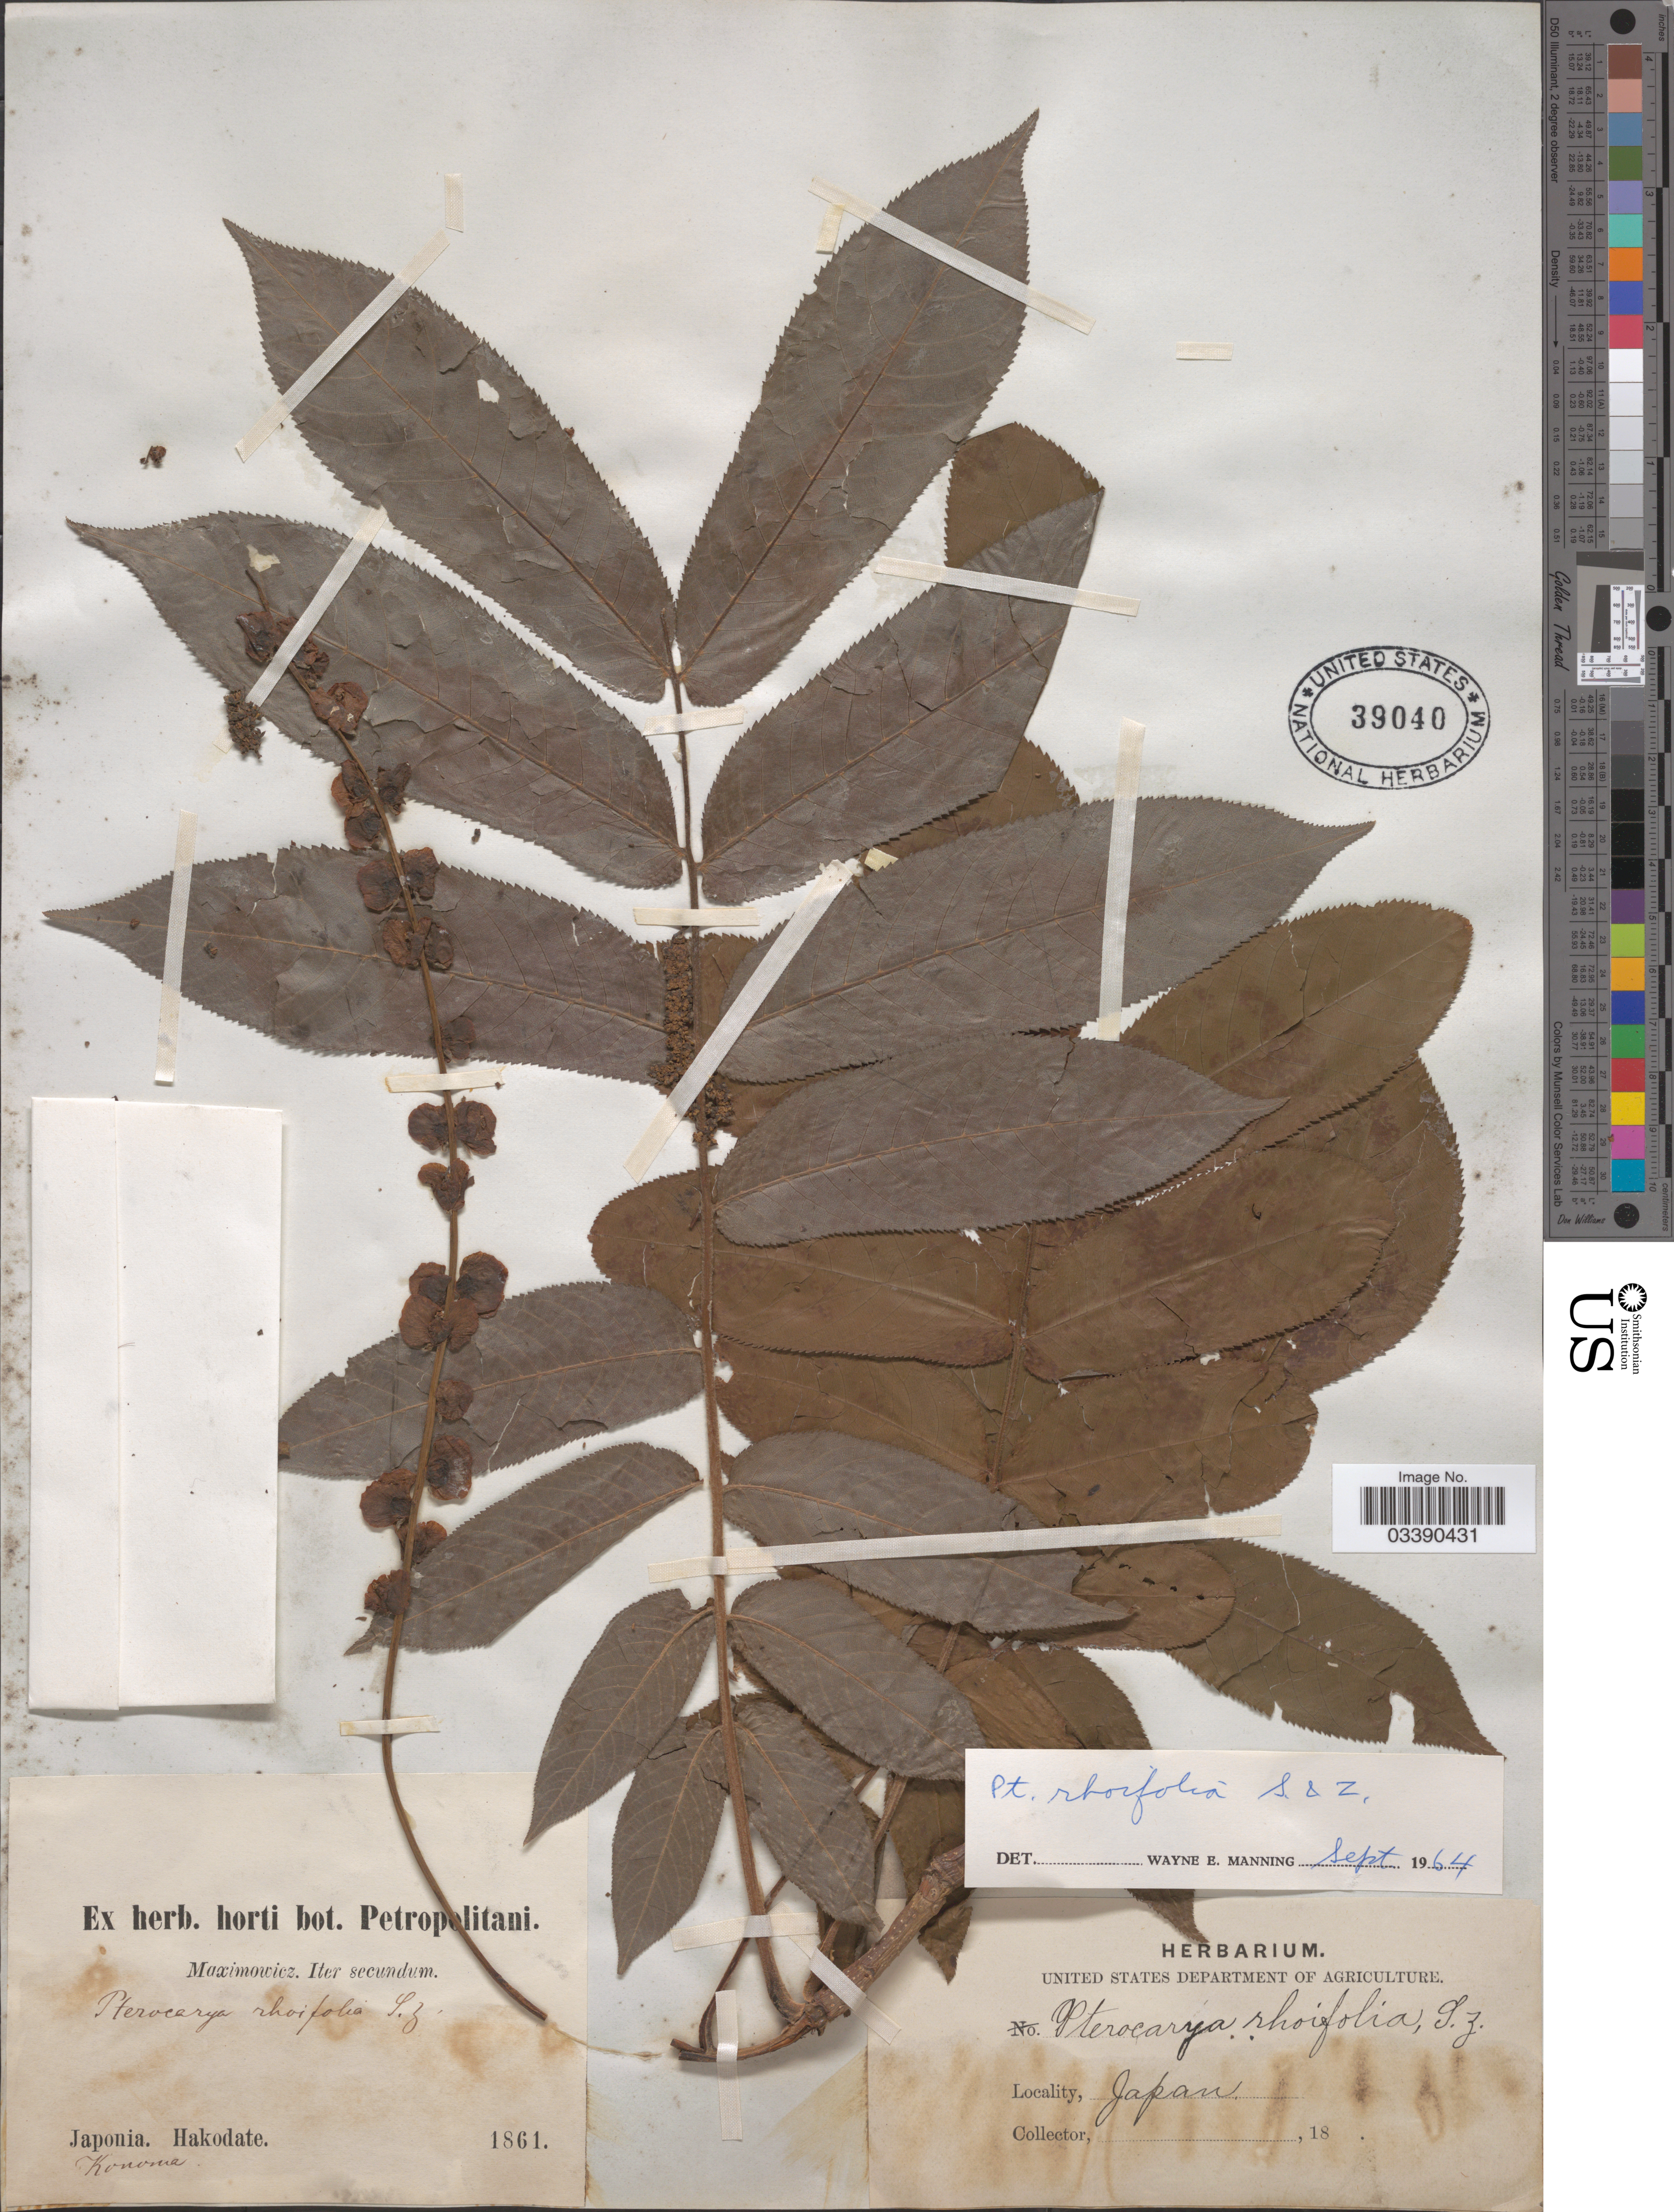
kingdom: Plantae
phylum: Tracheophyta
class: Magnoliopsida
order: Fagales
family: Juglandaceae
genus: Pterocarya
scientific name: Pterocarya rhoifolia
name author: Siebold & Zucc.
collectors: Maximowicz, --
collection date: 1861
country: Japan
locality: Hakodate. Konoma.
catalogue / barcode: US 39040